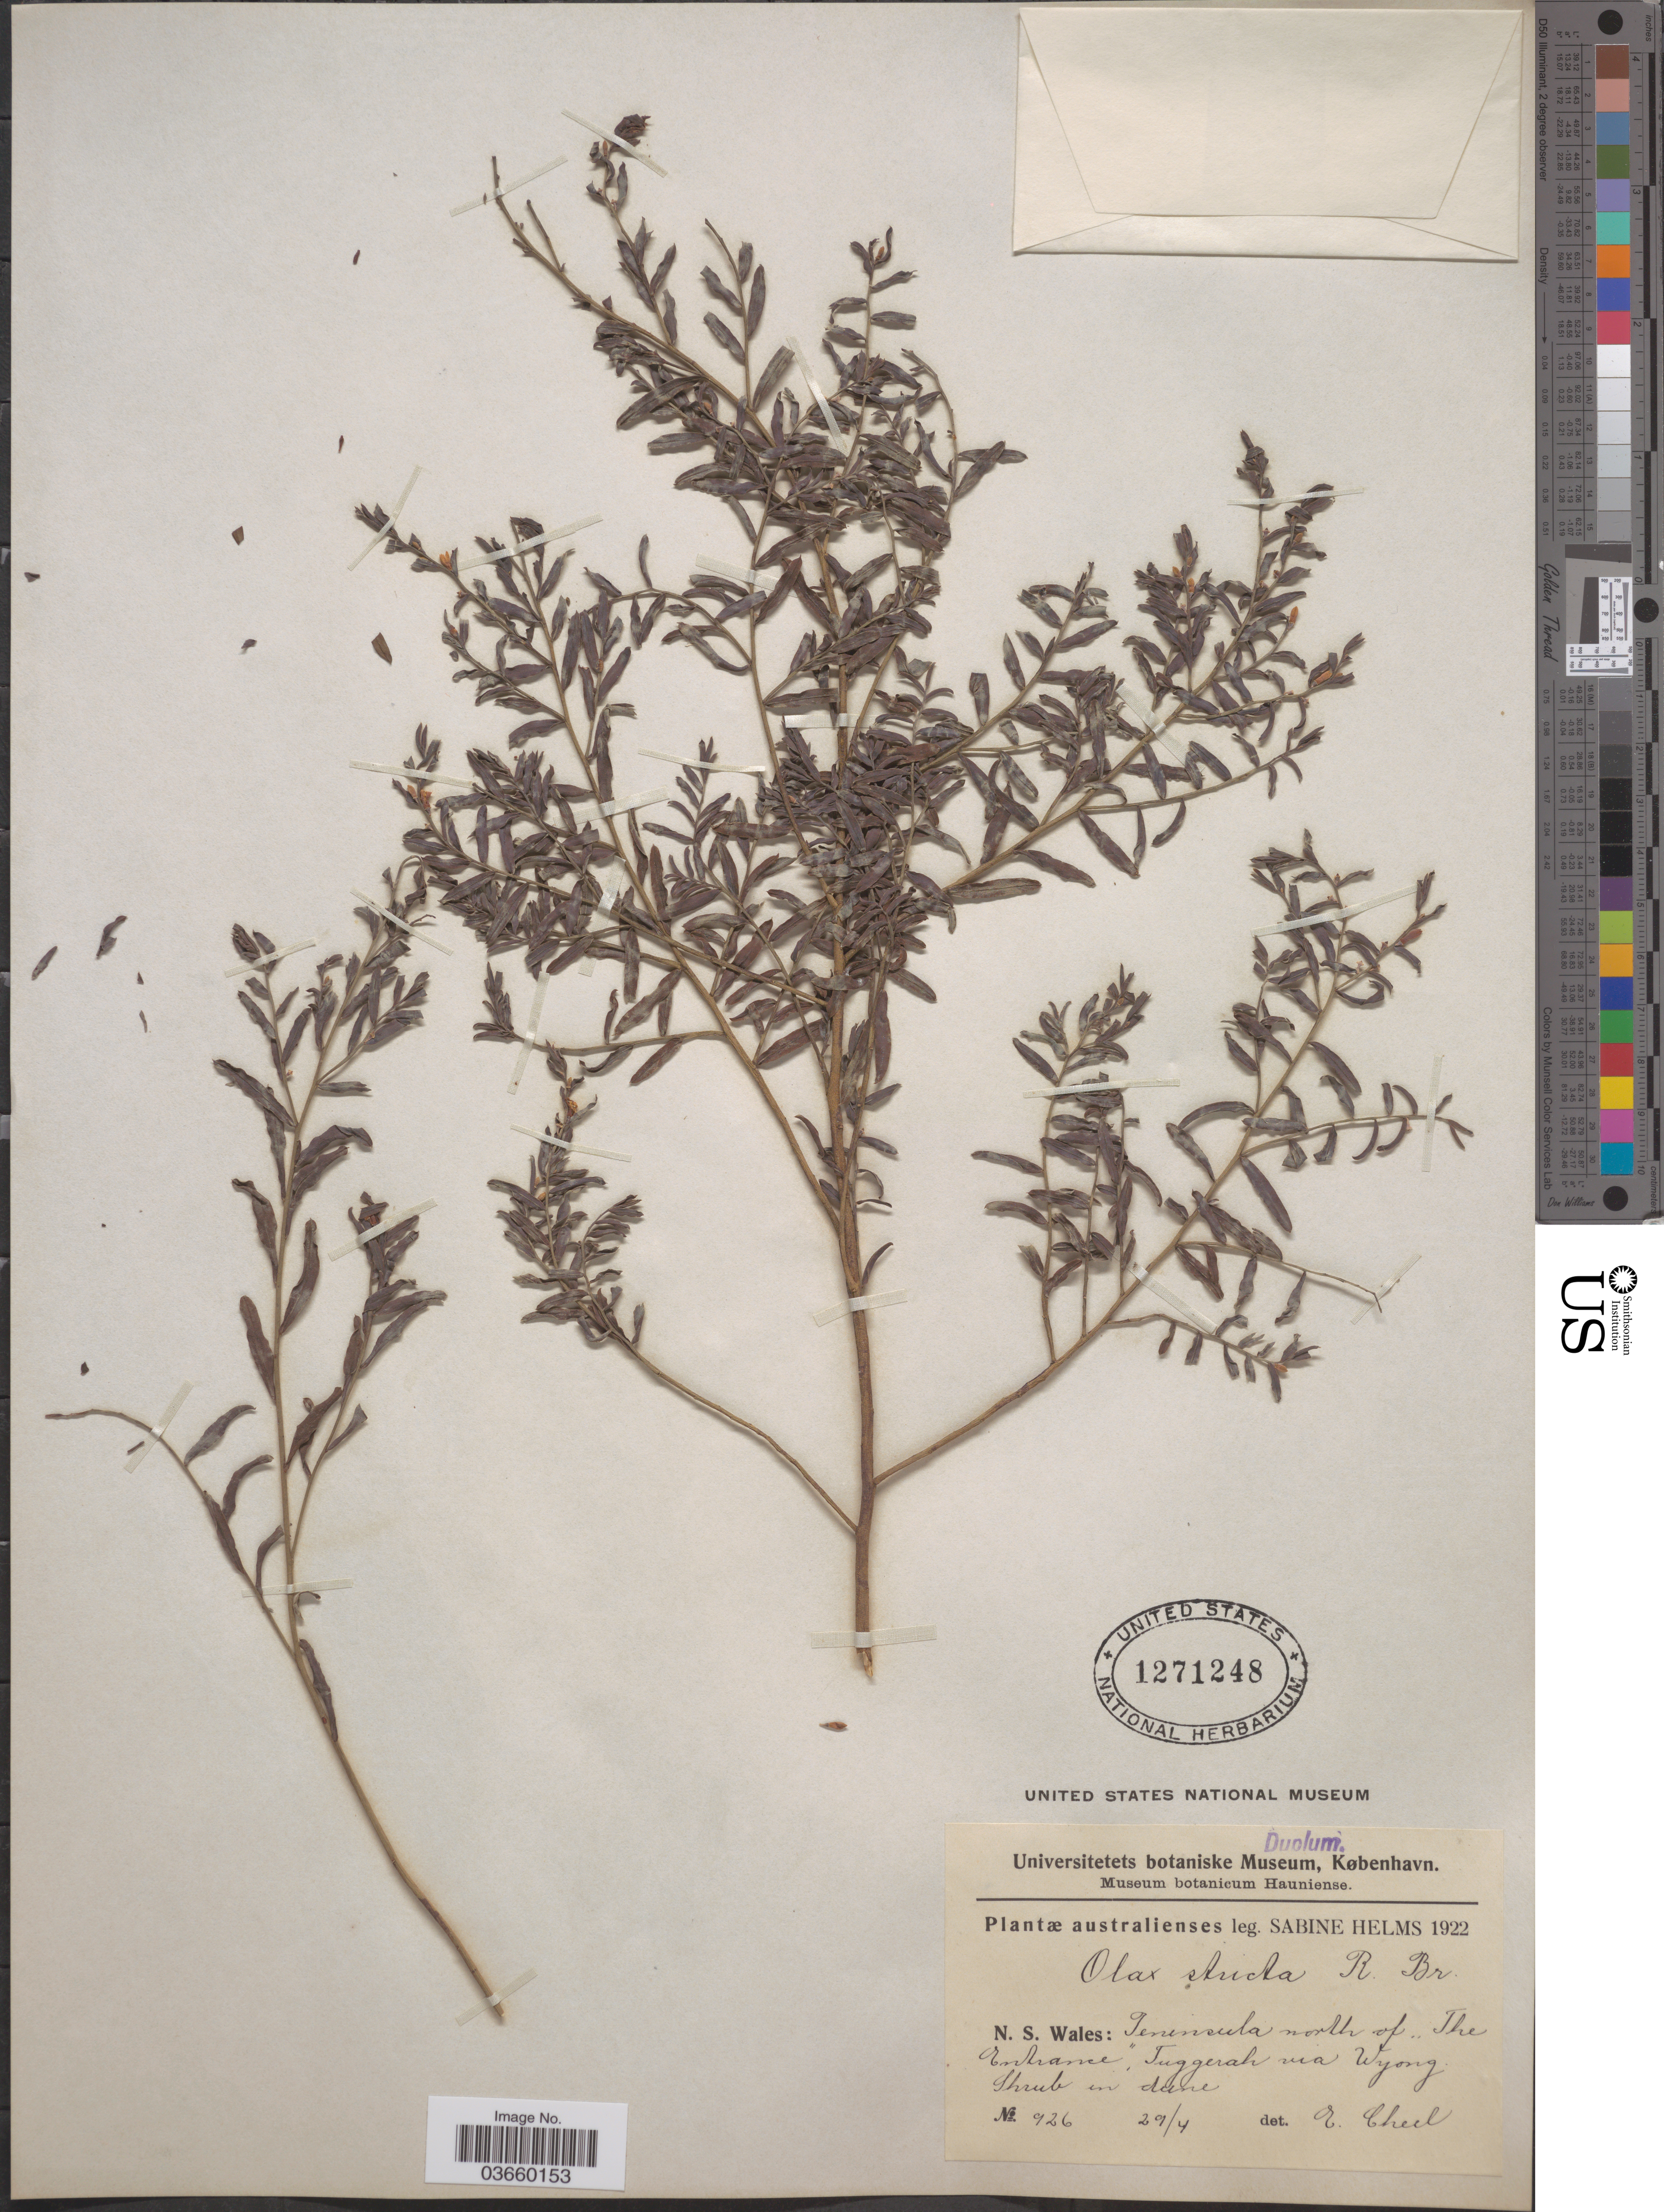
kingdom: Plantae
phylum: Tracheophyta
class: Magnoliopsida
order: Santalales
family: Olacaceae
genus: Olax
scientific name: Olax stricta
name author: R. Br.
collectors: S. Helms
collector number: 926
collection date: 1922-04-29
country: Australia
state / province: New South Wales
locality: Peninsula north of "The Entrance", Tuggerah via Wyong Shrub in dune.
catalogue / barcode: US 1271248